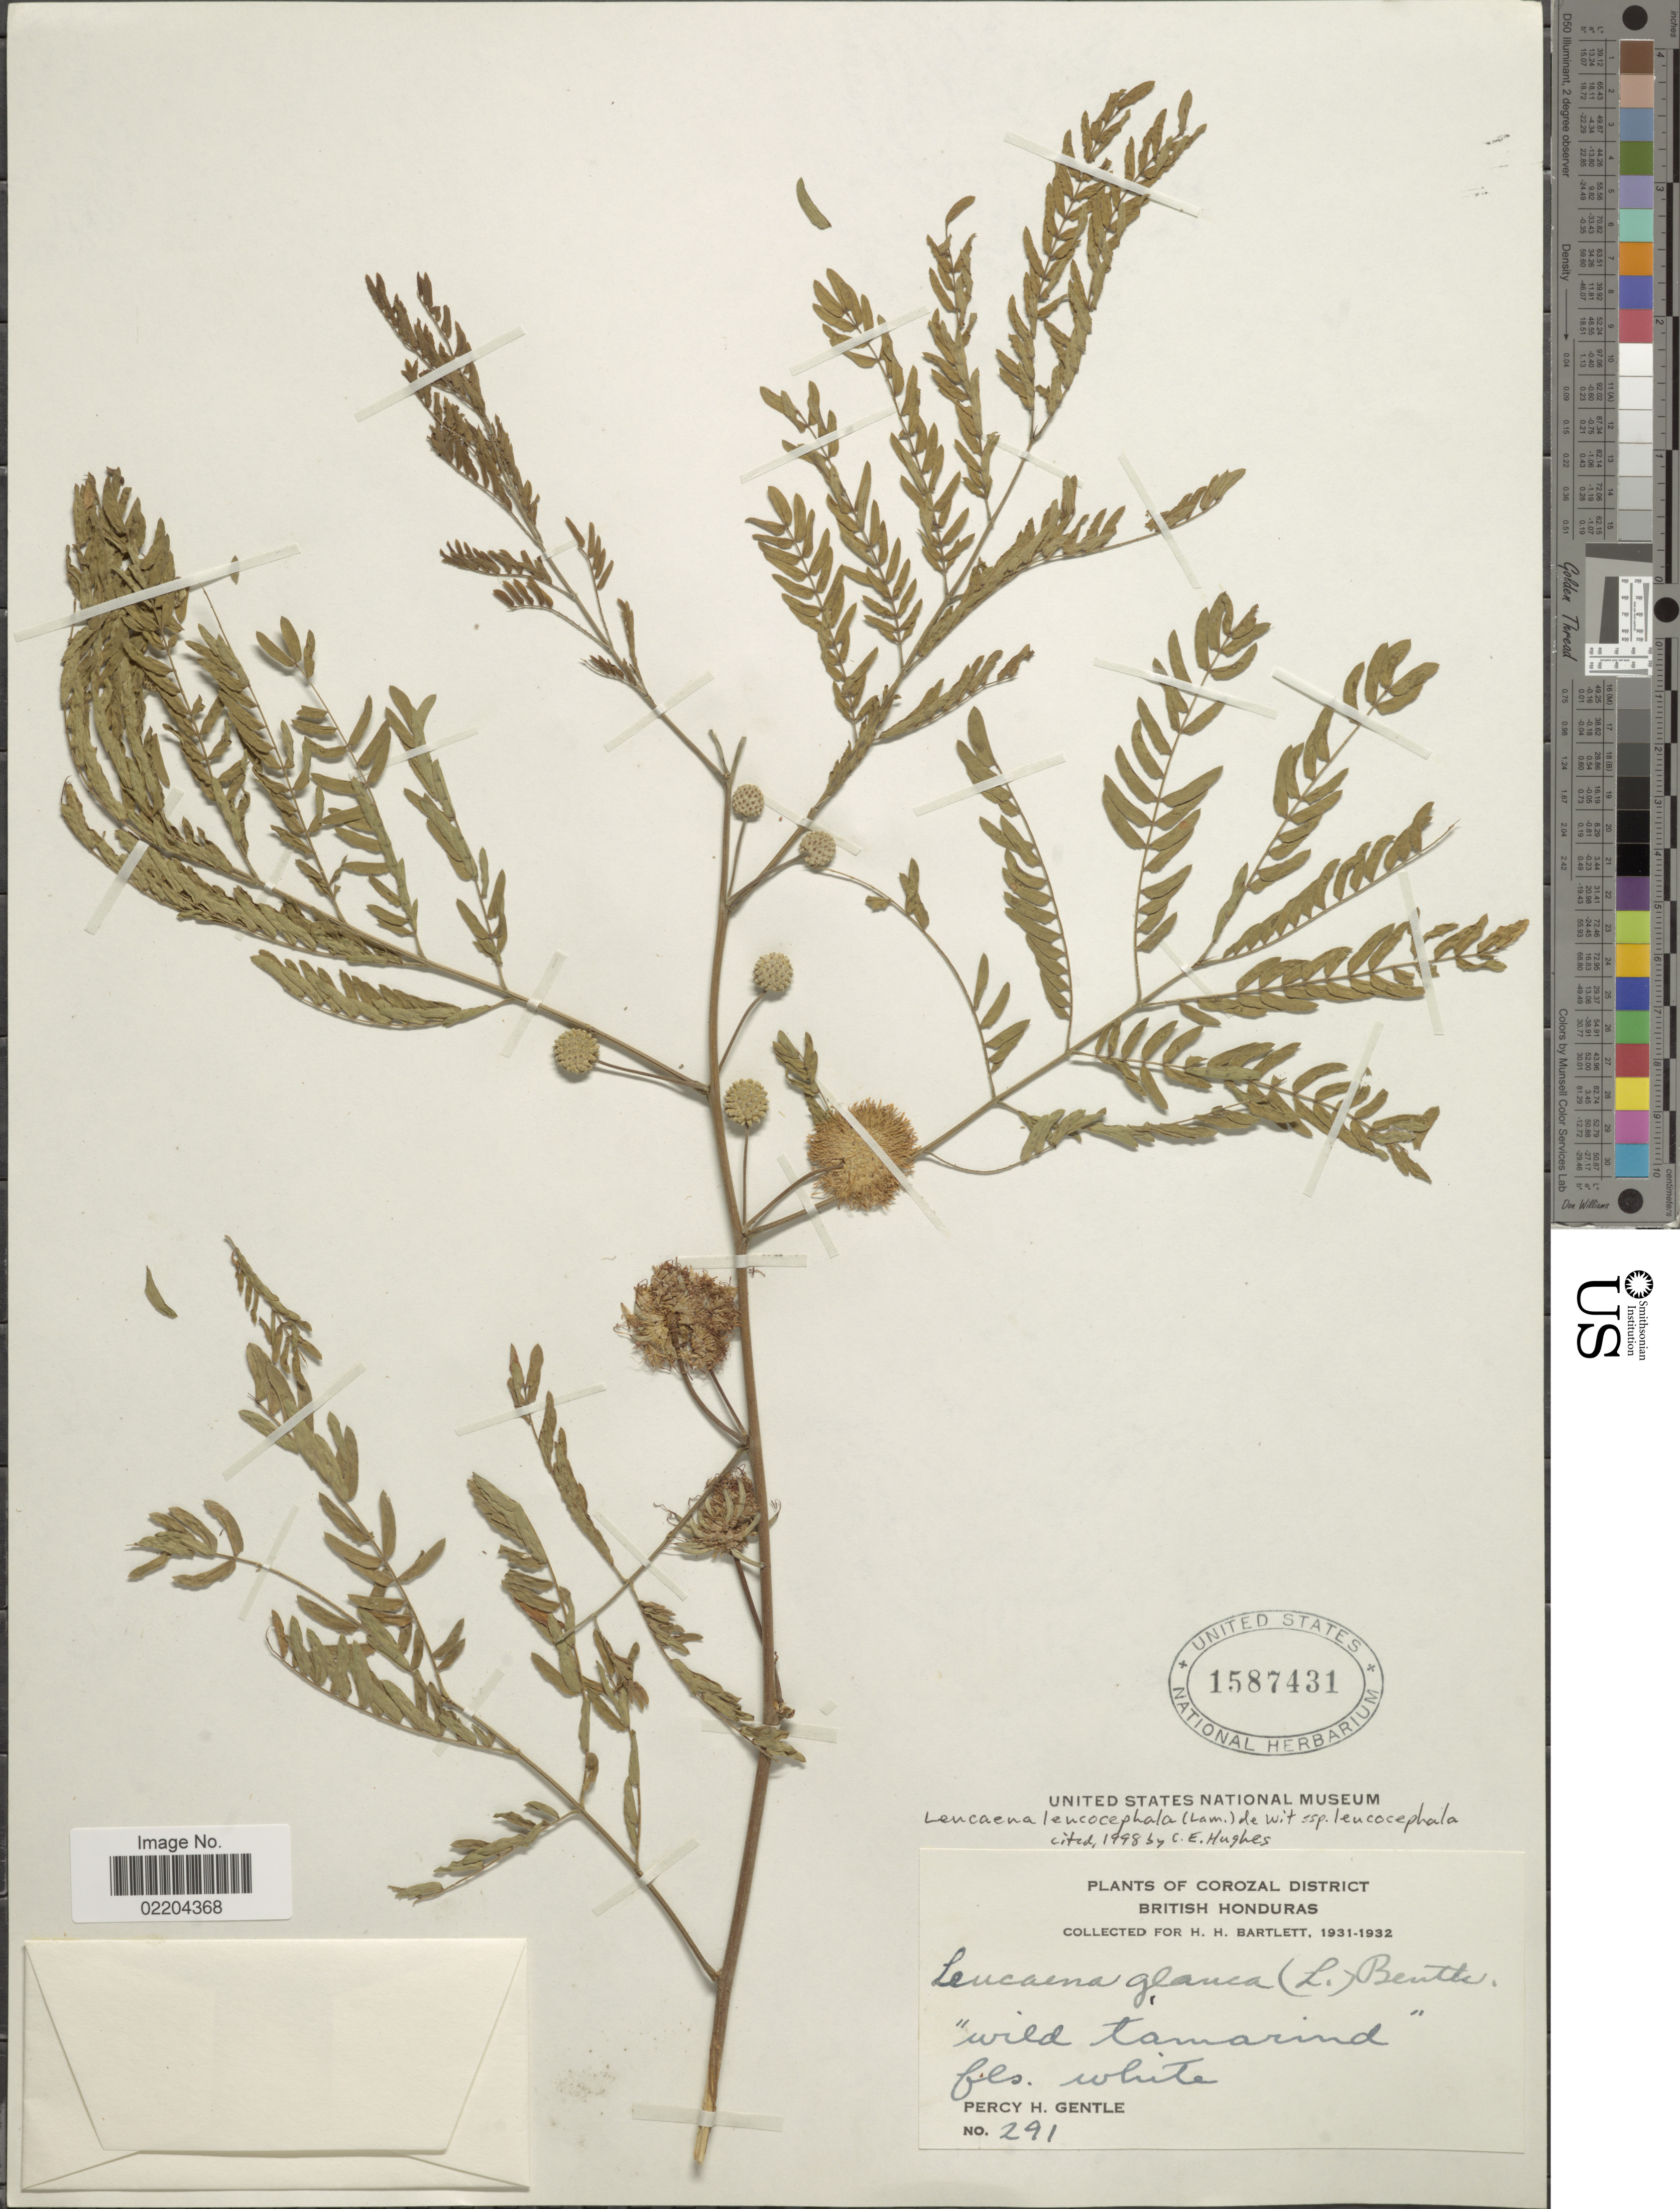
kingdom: Plantae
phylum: Tracheophyta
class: Magnoliopsida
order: Fabales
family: Fabaceae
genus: Leucaena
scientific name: Leucaena leucocephala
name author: (Lam.) de Wit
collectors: P. H. Gentle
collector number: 291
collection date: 1931/1932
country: Belize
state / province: Corozal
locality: Corozoal District, British Honduras.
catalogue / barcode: US 1587431